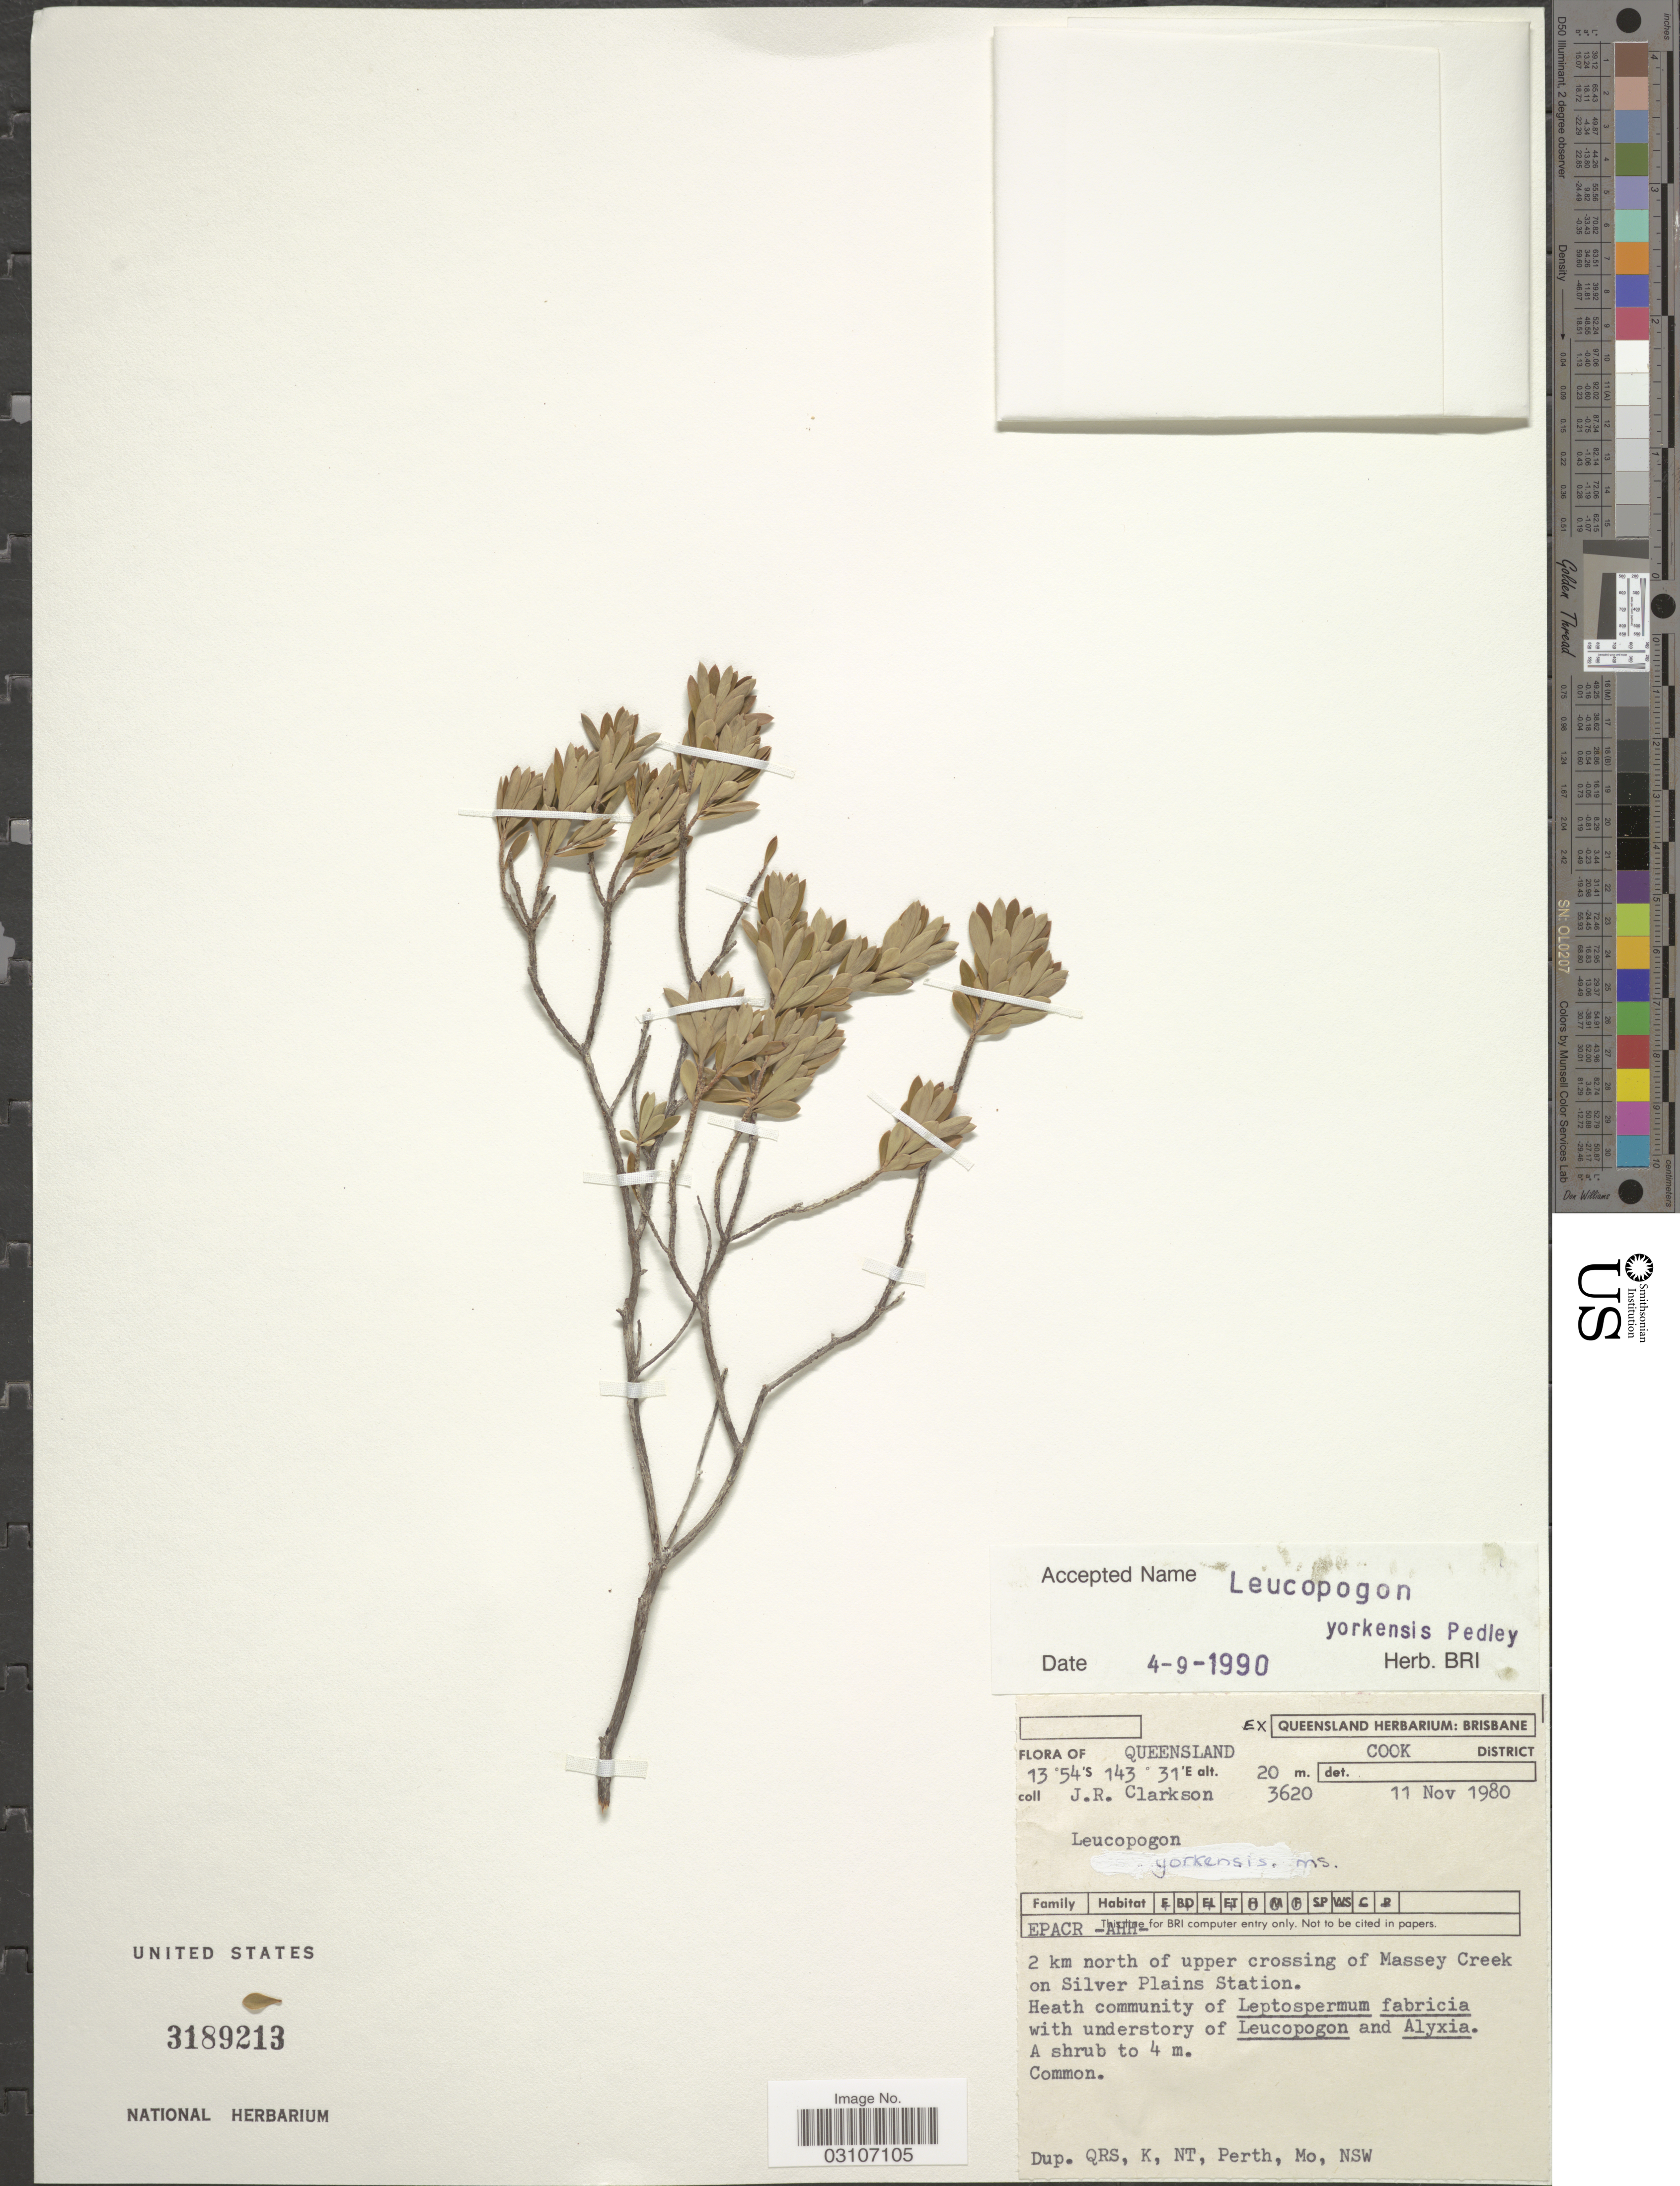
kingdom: Plantae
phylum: Tracheophyta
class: Magnoliopsida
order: Ericales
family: Ericaceae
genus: Leucopogon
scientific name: Leucopogon yorkensis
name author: Pedley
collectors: J. Clarkson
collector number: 3620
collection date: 1980-11-11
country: Australia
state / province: Queensland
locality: Cook district. 2 km north of upper crossing of Massey Creek on Silver Plains Station.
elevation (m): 20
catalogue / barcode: US 3189213